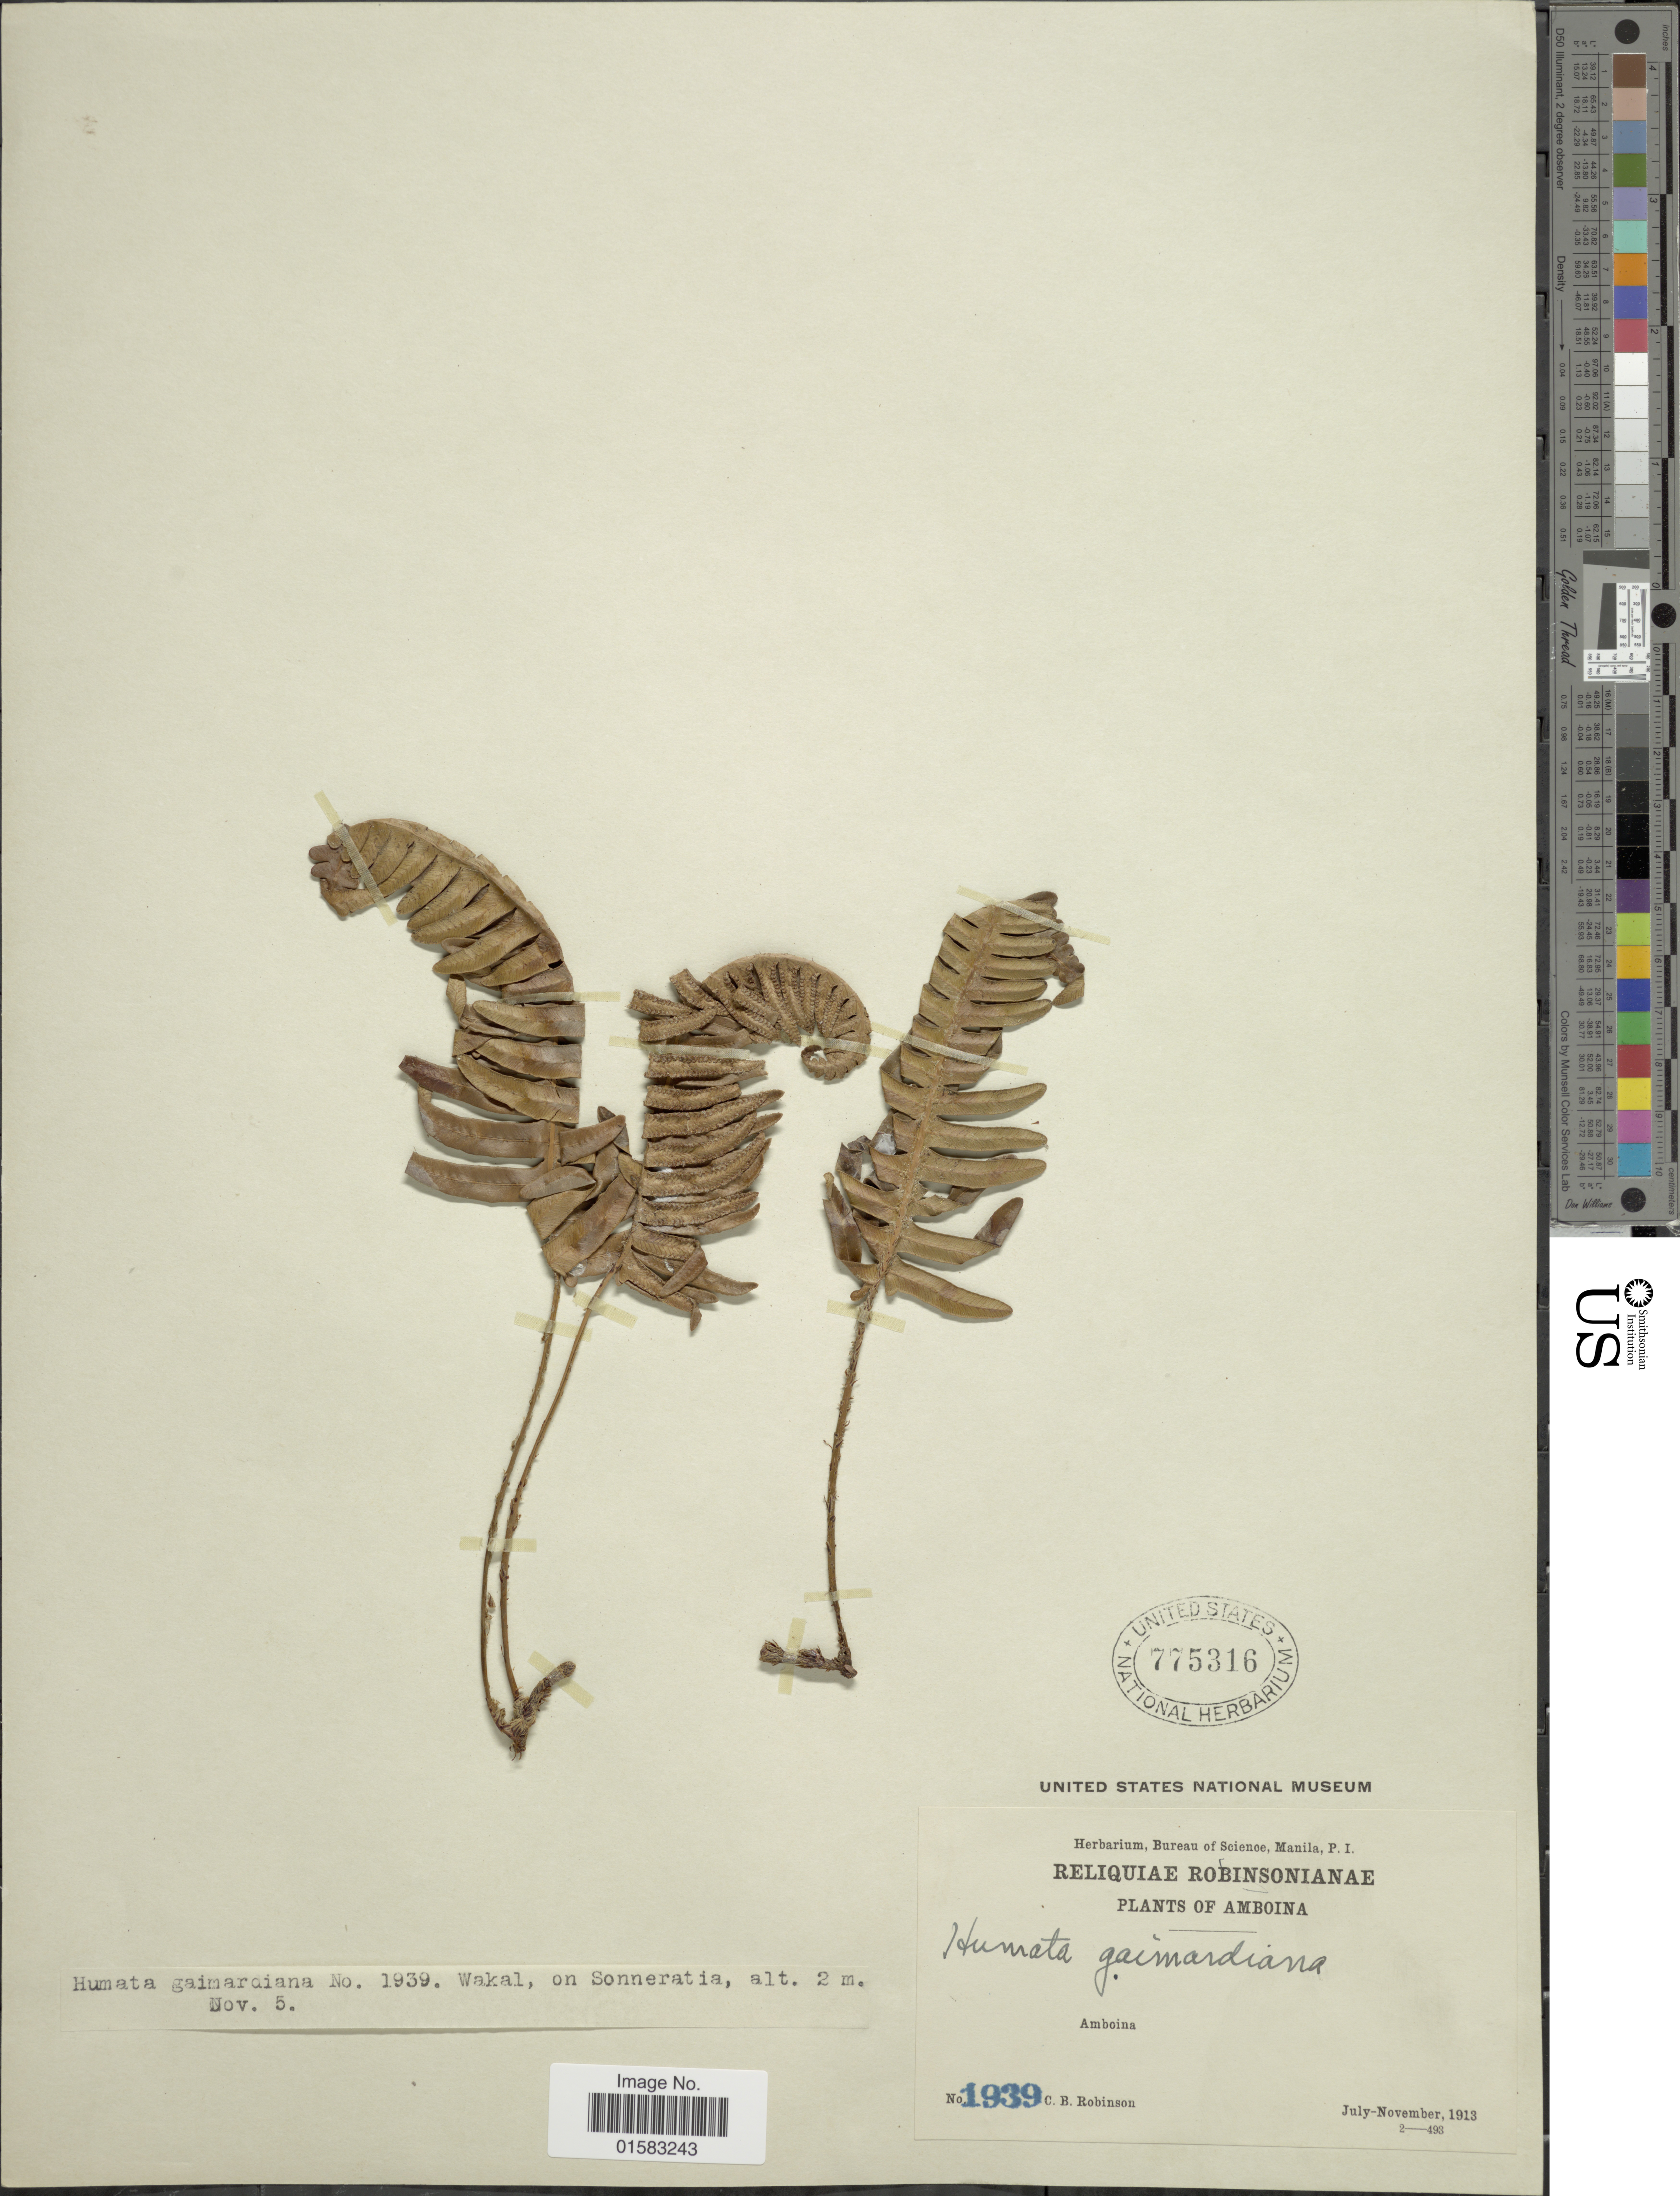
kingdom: Plantae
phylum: Tracheophyta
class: Polypodiopsida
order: Polypodiales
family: Davalliaceae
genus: Davallia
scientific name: Davallia pectinata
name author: Sm.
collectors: C. Brobinson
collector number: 1939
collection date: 1913-07/1913-11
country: Indonesia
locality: Amboina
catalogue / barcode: US 775316